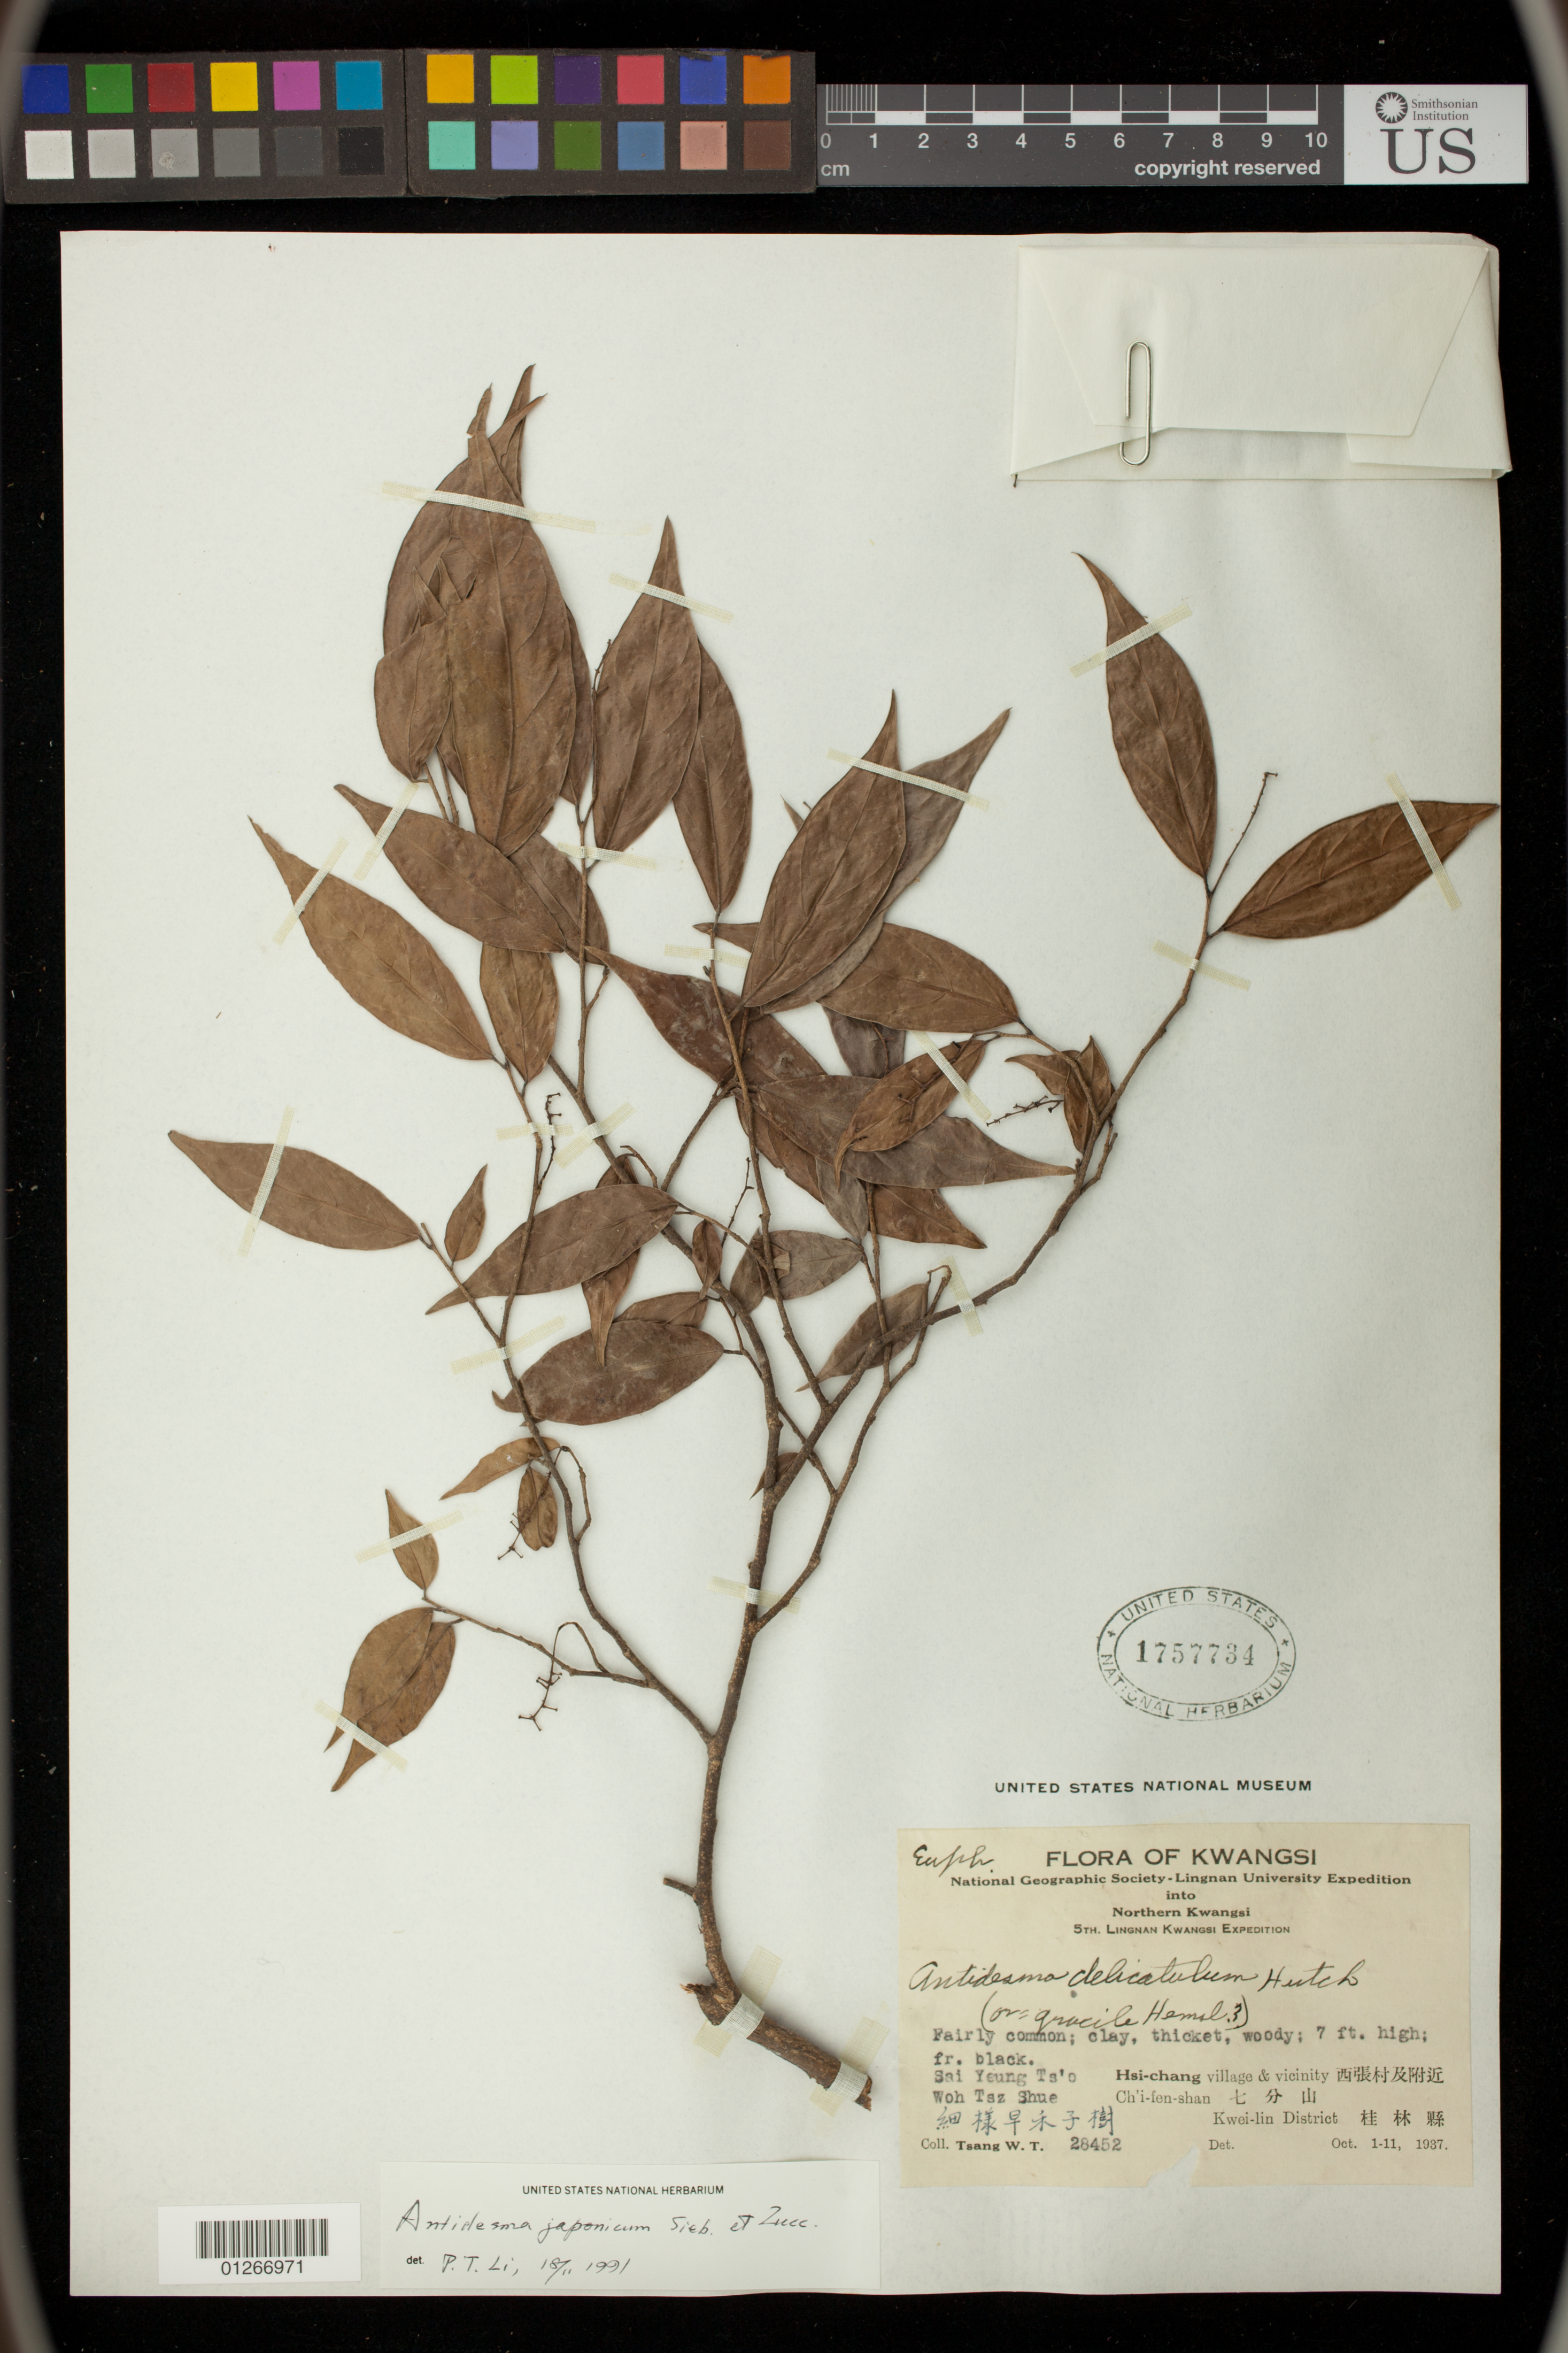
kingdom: Plantae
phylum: Tracheophyta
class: Magnoliopsida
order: Malpighiales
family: Phyllanthaceae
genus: Antidesma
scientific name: Antidesma japonicum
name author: Siebert & Zucc.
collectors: W. T. Tsang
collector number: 28452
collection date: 1937-10-01/1937-10-11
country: China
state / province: Guangxi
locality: His-chang village & vicinity Ch'i-fen-shan in Kwei-lin District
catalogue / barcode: US 1757734